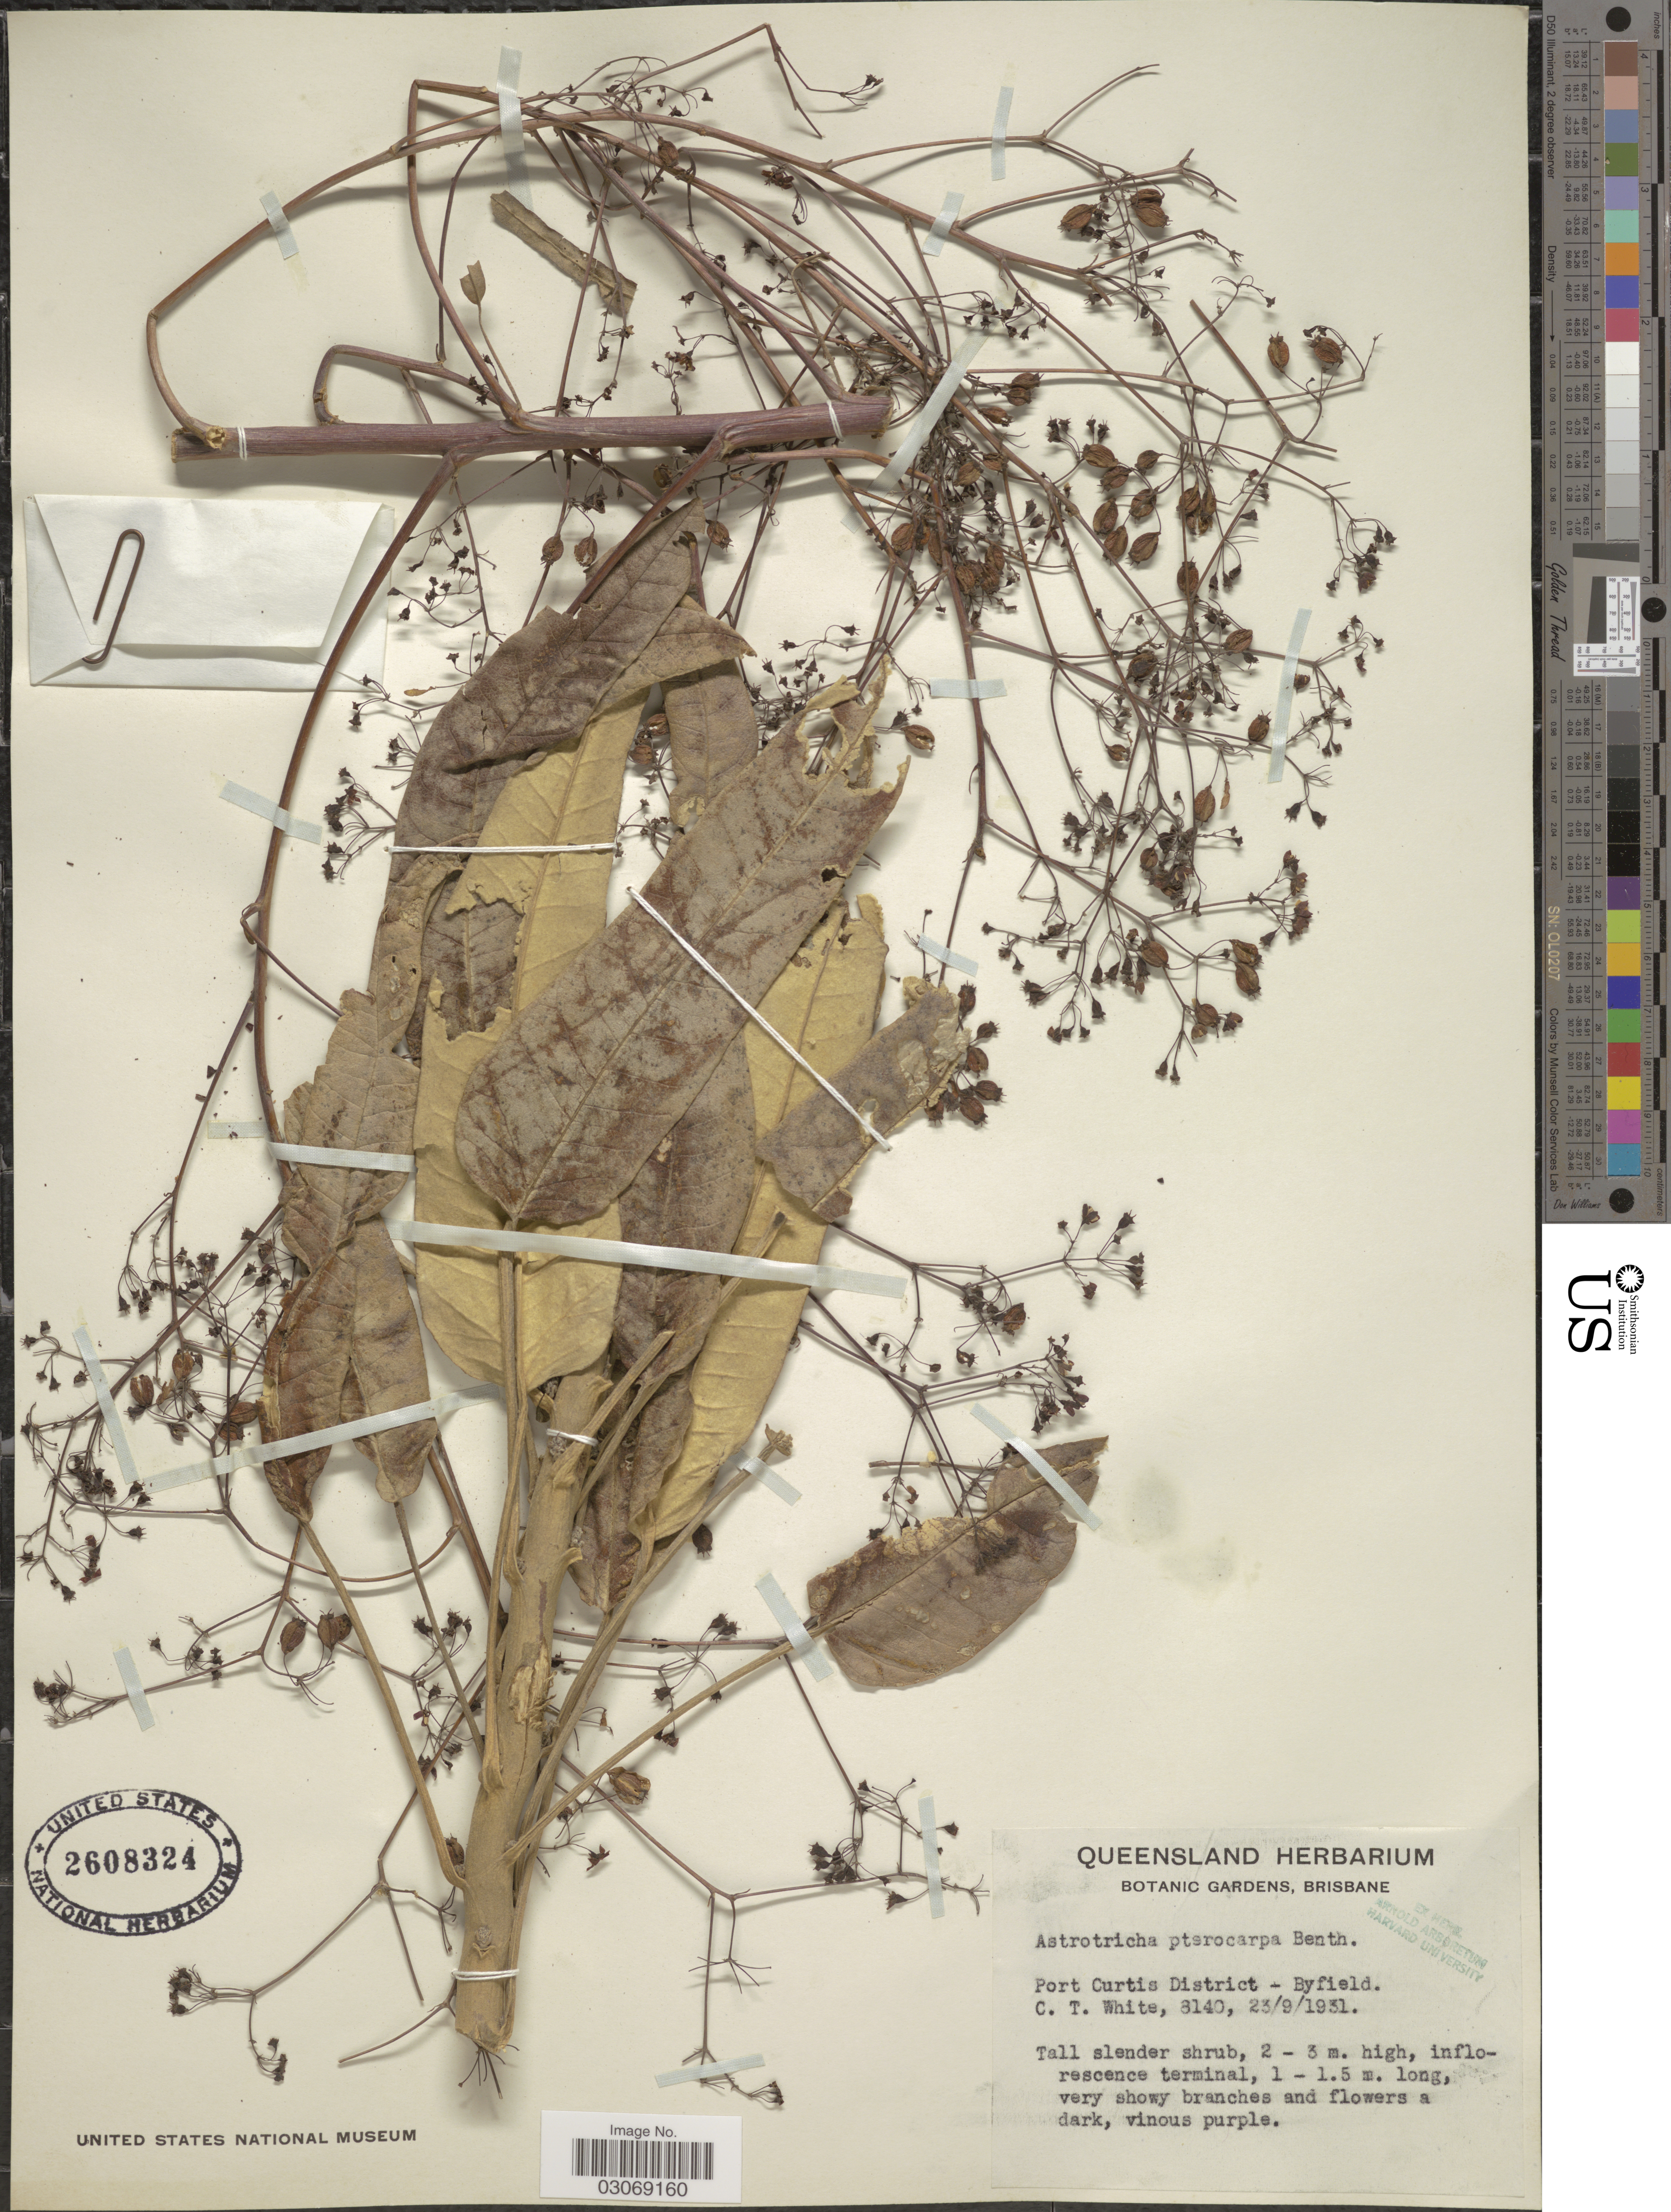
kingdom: Plantae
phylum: Tracheophyta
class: Magnoliopsida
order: Apiales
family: Araliaceae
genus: Astrotricha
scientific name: Astrotricha pterocarpa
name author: Benth.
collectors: C. T. White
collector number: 8140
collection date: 1931-09-23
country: Australia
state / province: Queensland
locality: Port Curtis District - Byfield.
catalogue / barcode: US 2608324